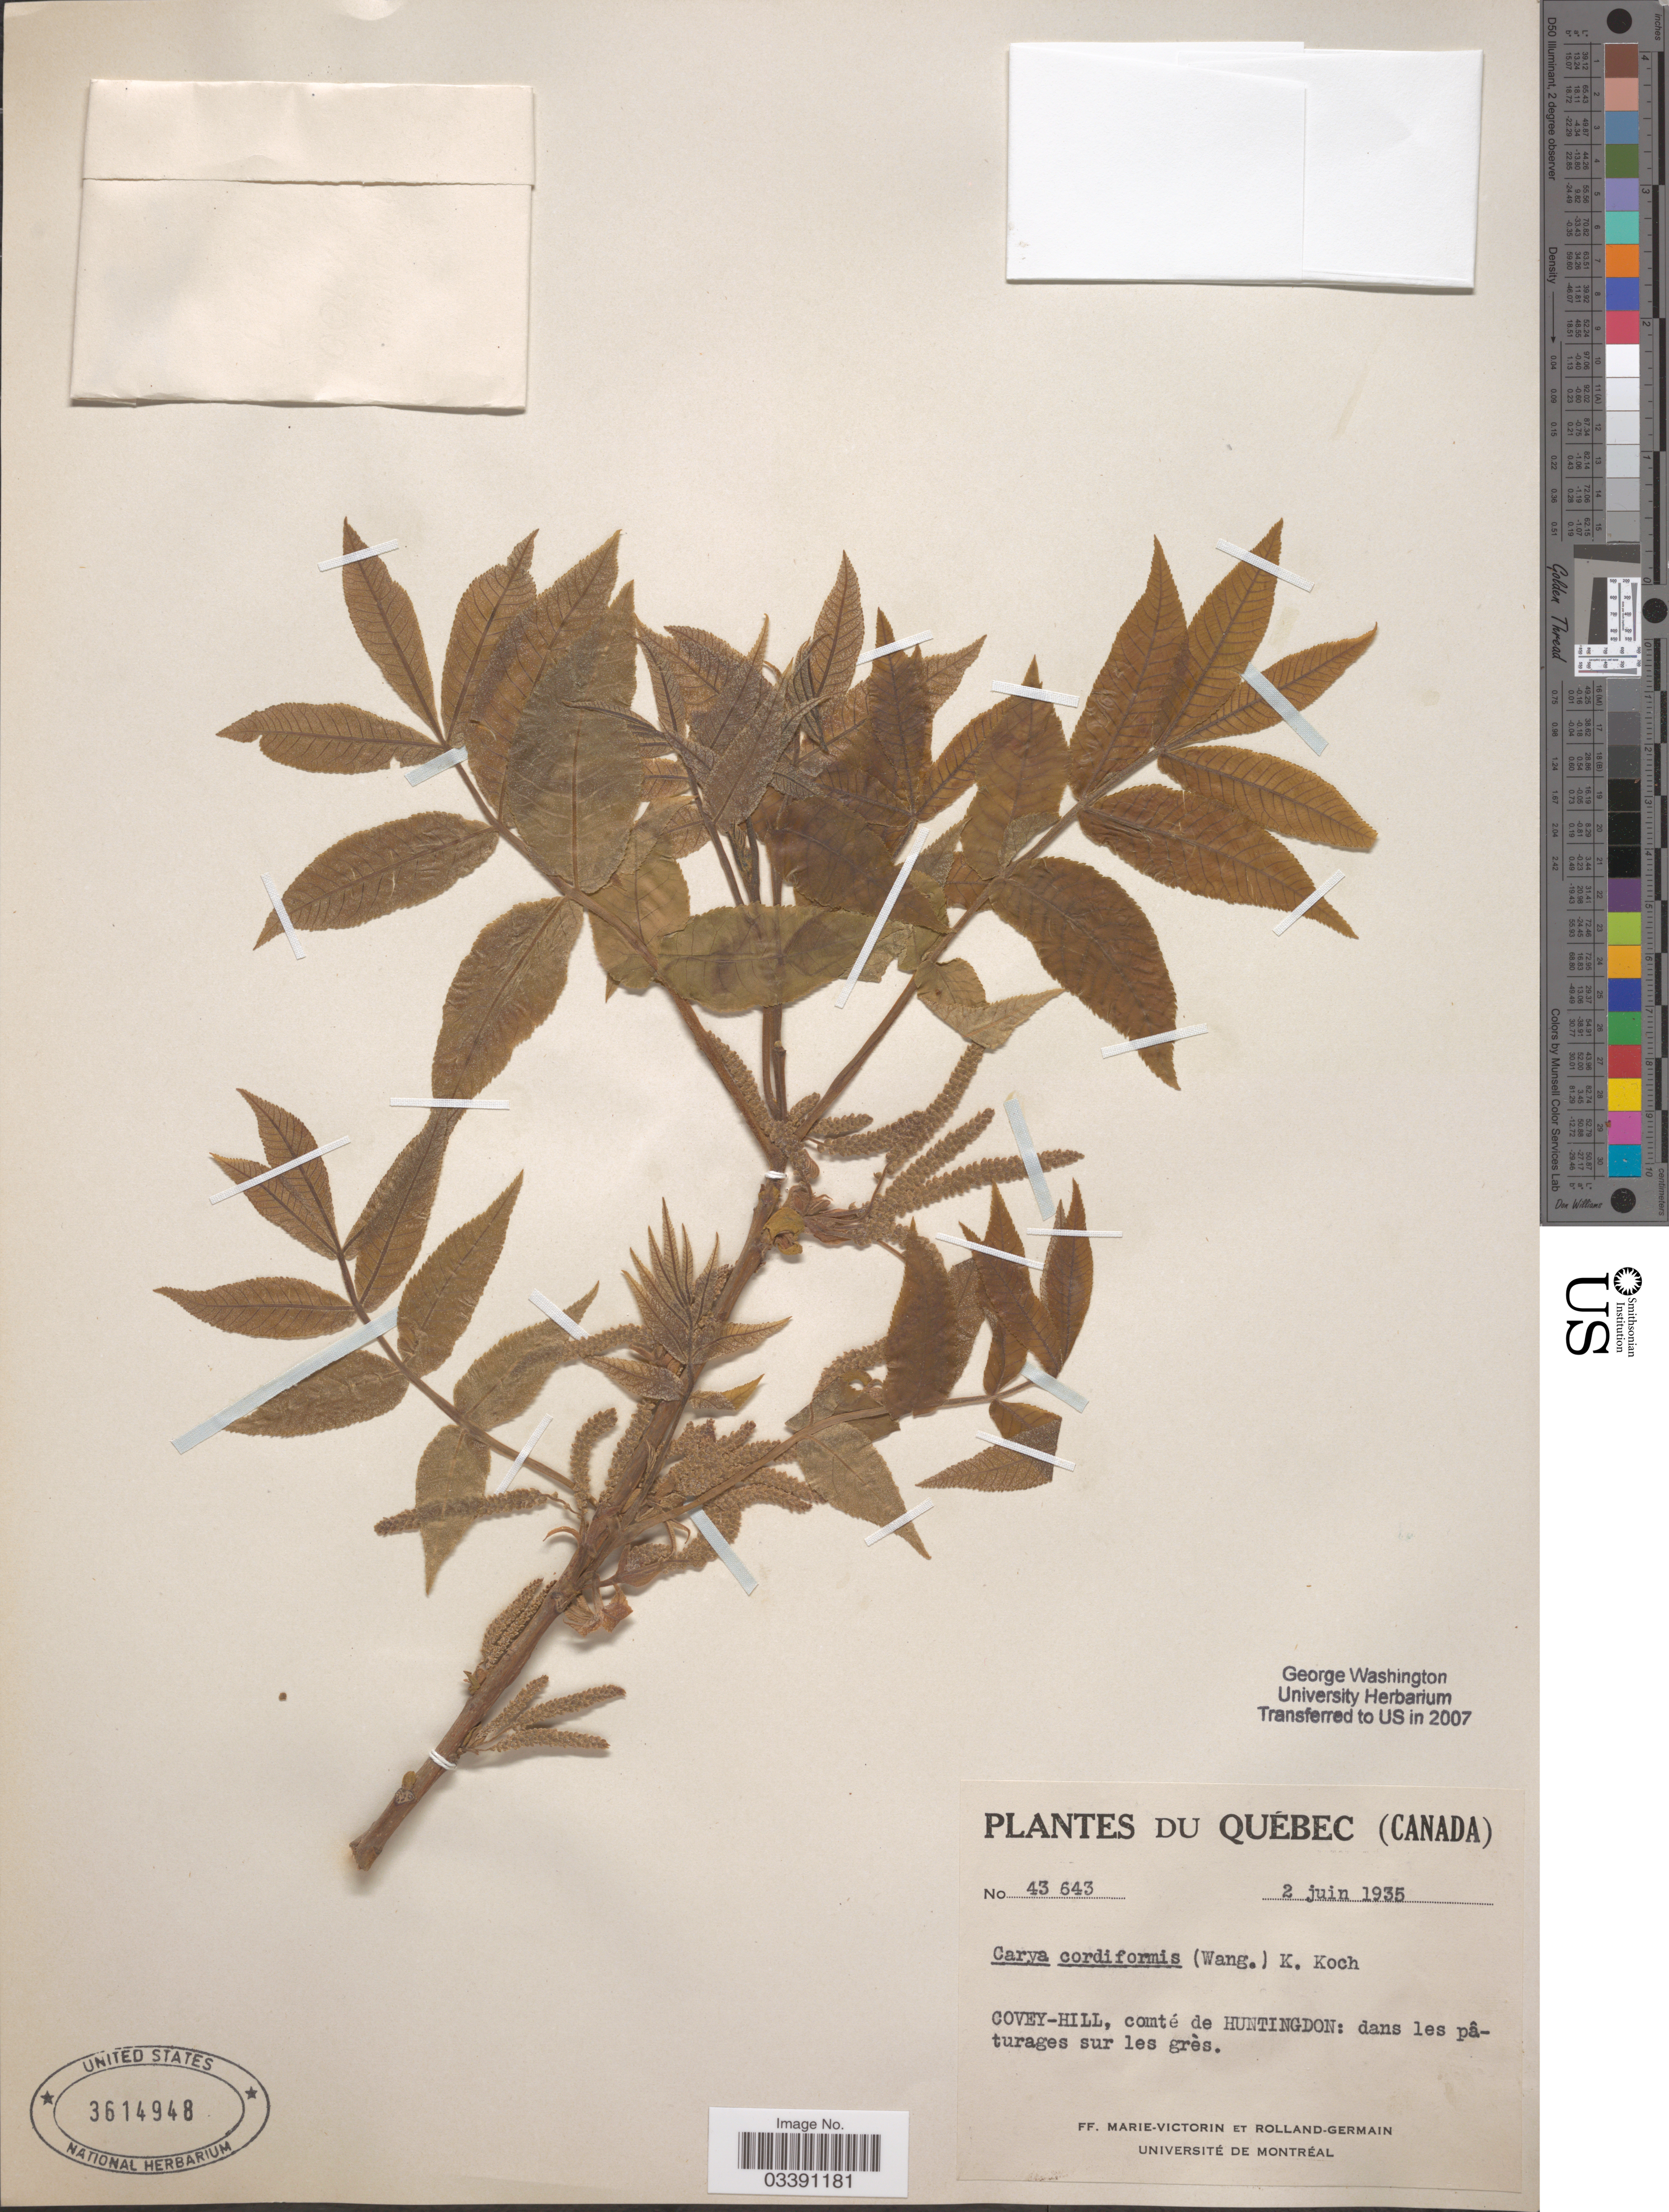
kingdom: Plantae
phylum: Tracheophyta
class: Magnoliopsida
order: Fagales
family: Juglandaceae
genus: Carya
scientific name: Carya cordiformis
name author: (Wangenh.) K. Koch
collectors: F. Marie-Victorin & Rolland-Germain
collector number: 43643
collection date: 1935-06-02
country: Canada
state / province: Quebec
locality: Covey-Hill, comté de Huntingdon: dans les pâturages sur les grès.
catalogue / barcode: US 3614948